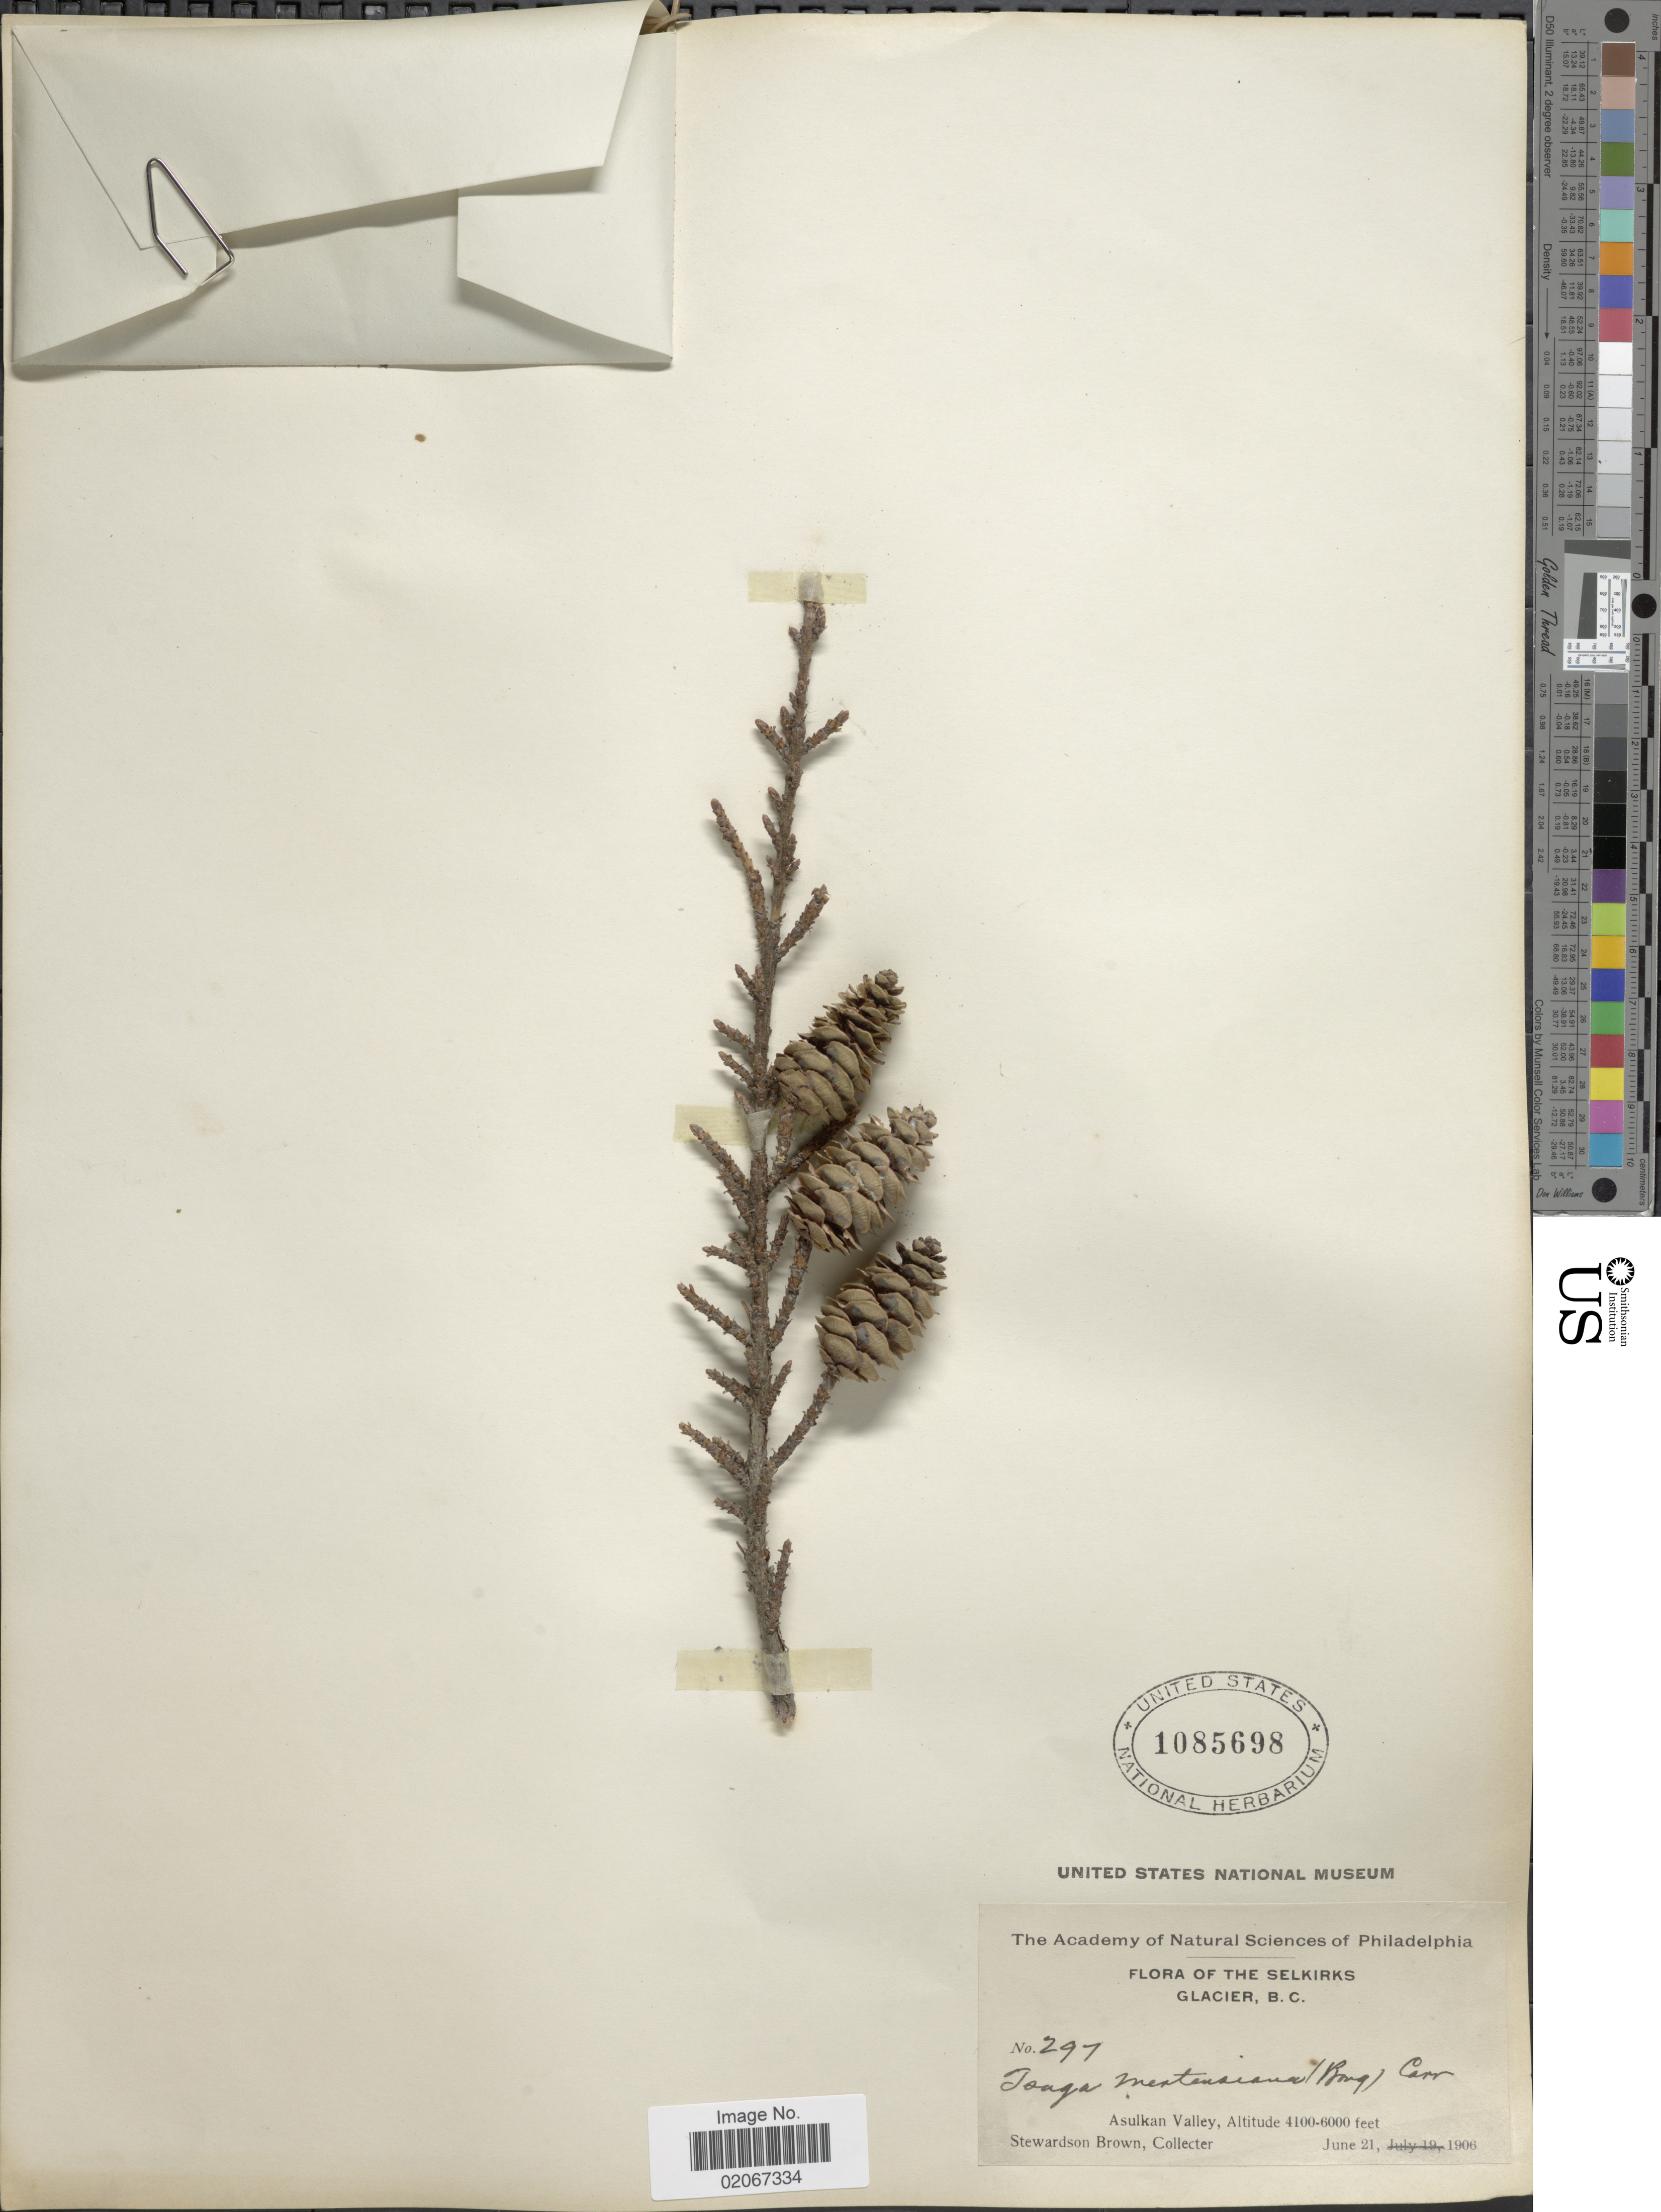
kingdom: Plantae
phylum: Tracheophyta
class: Pinopsida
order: Pinales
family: Pinaceae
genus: Tsuga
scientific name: Tsuga mertensiana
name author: (Bong.) Carrière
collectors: S. Brown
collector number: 297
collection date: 1906-06-21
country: Canada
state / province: British Columbia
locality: Selkirks Glacier, B.C. Asulkan Valley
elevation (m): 1250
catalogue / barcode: US 1085698